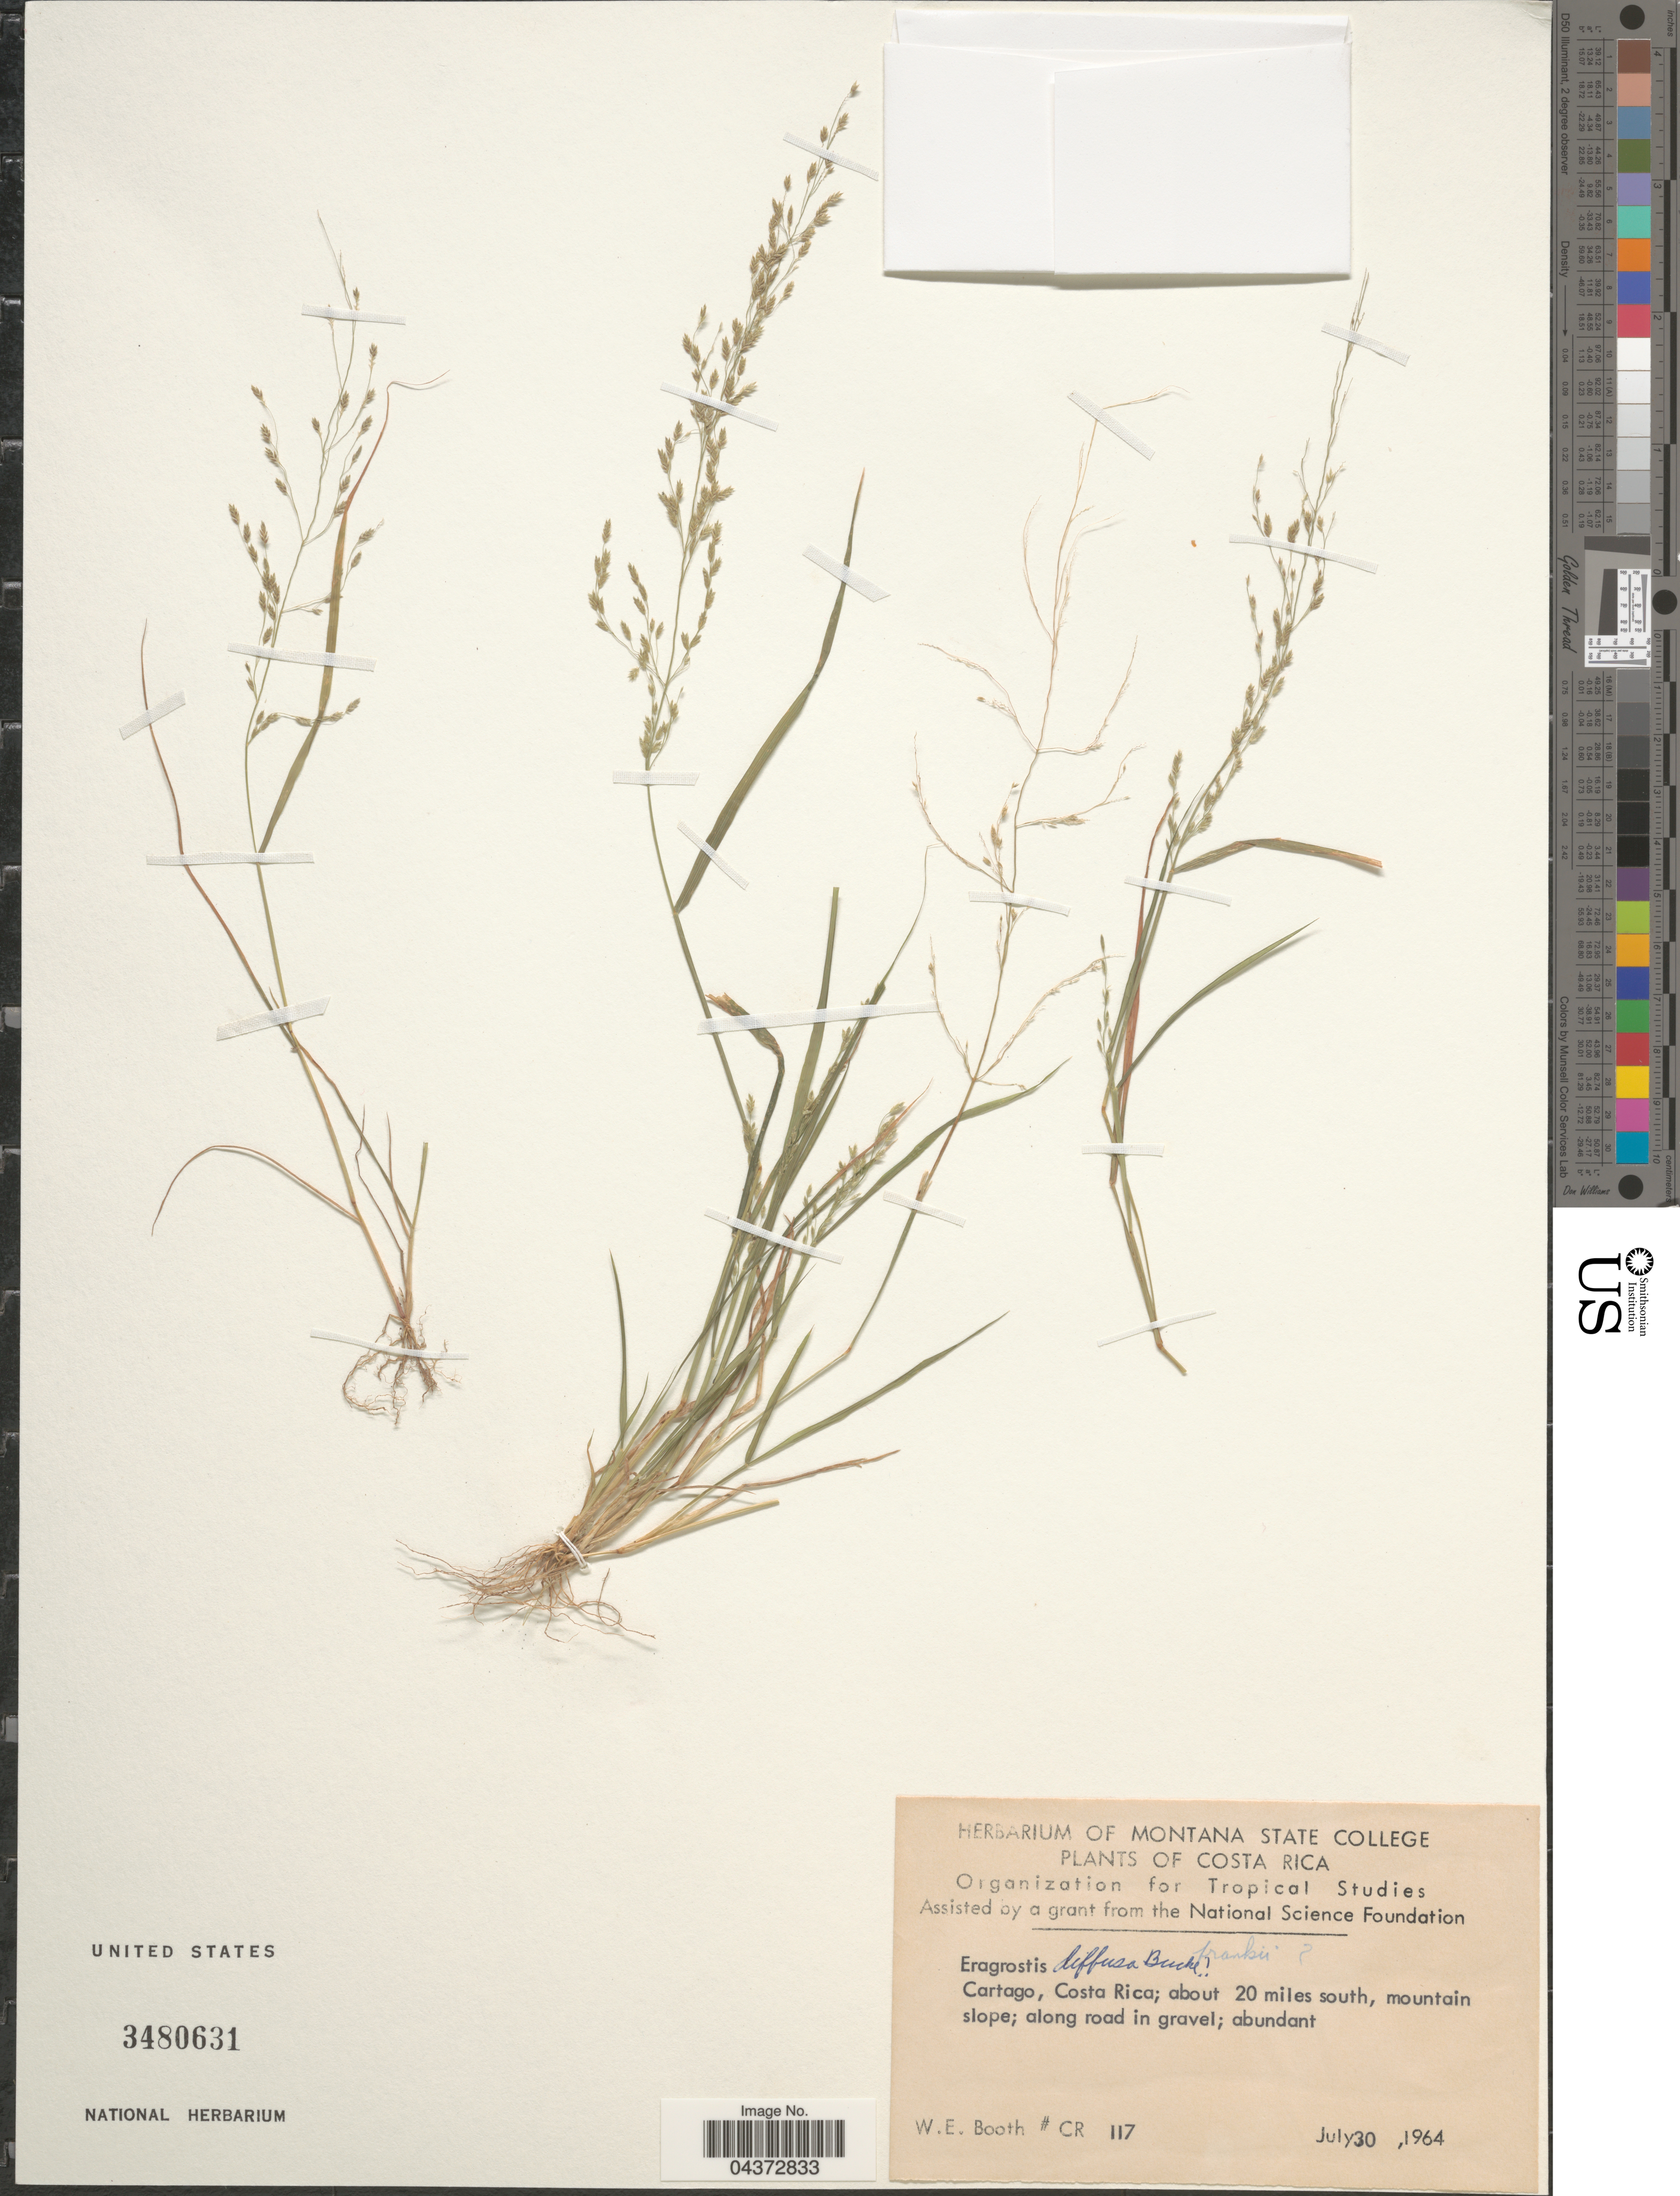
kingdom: Plantae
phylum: Tracheophyta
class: Liliopsida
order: Poales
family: Poaceae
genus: Eragrostis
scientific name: Eragrostis pectinacea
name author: (Michx.) Nees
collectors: W. Booth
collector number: CR117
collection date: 1964-07-30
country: Costa Rica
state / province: Cartago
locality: About 20 miles south, mountain slope; along road in gravel.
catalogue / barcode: US 3480631